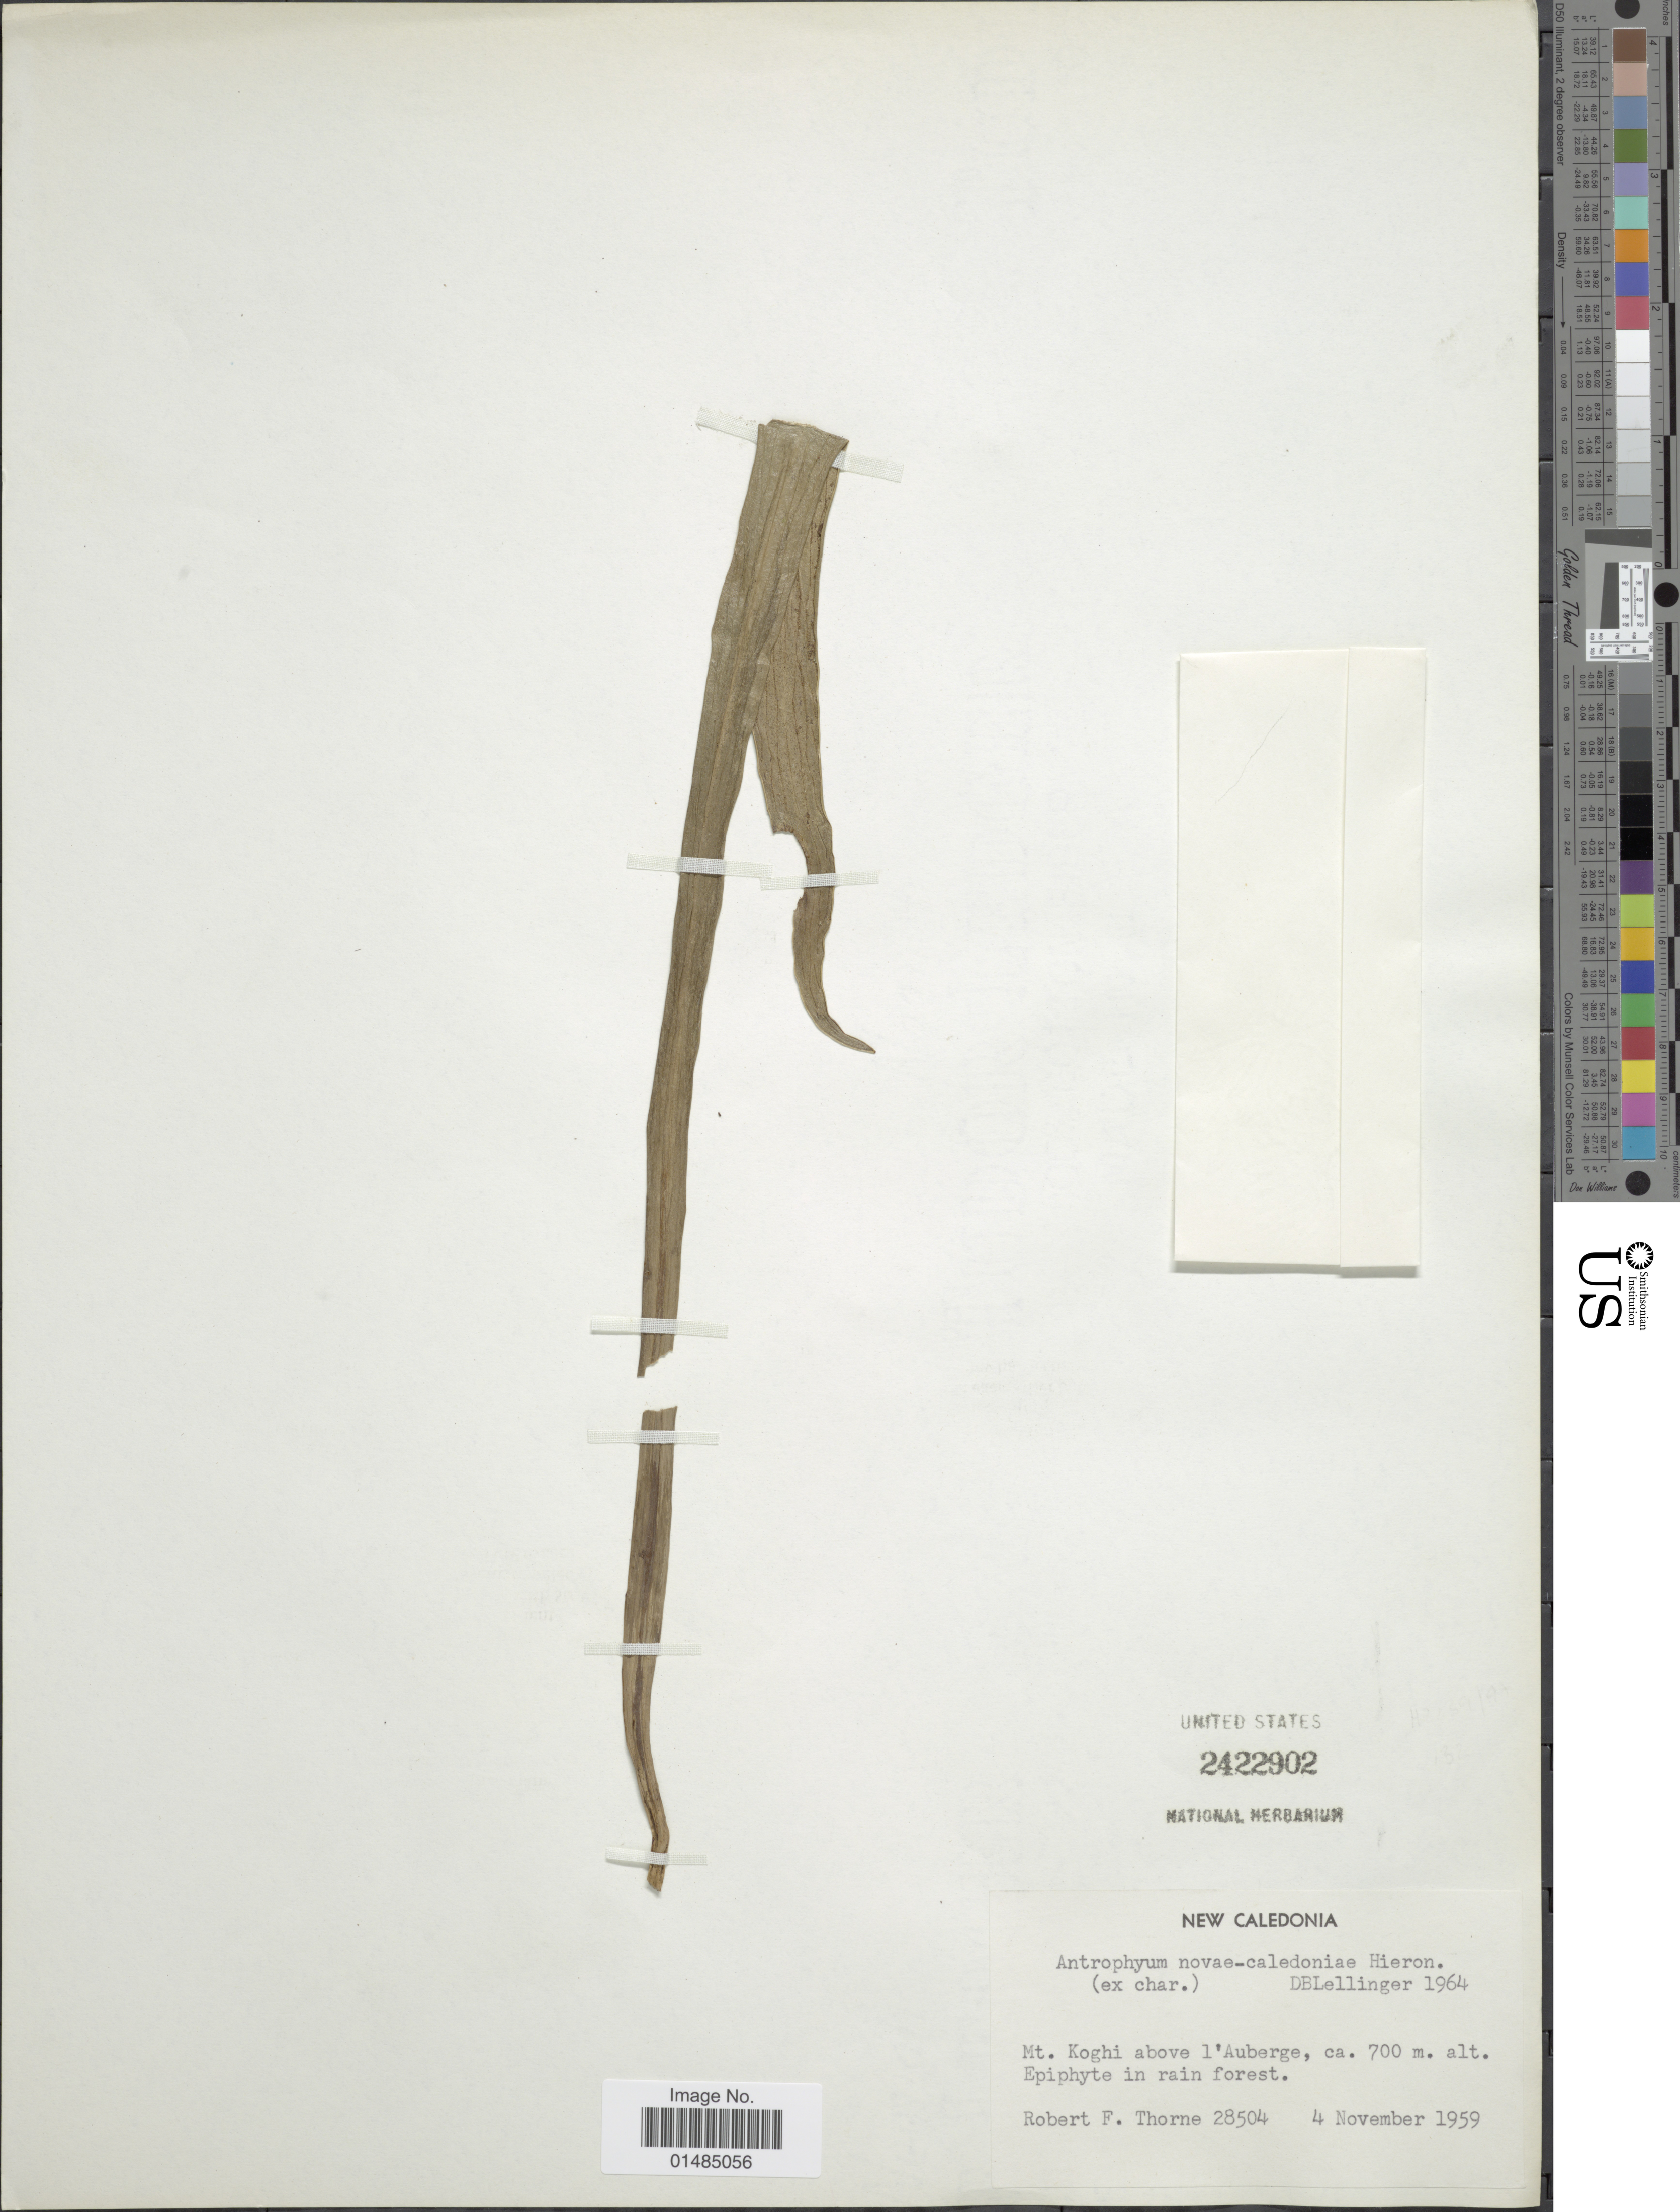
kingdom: Plantae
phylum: Tracheophyta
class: Polypodiopsida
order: Polypodiales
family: Pteridaceae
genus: Antrophyum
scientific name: Antrophyum novae-caledoniae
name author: Hieron.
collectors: R. F. Thorne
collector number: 28504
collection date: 1959-11-04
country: New Caledonia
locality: New Caledonia, Mt. Koghi above l'Auberge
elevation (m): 700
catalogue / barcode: US 2422902